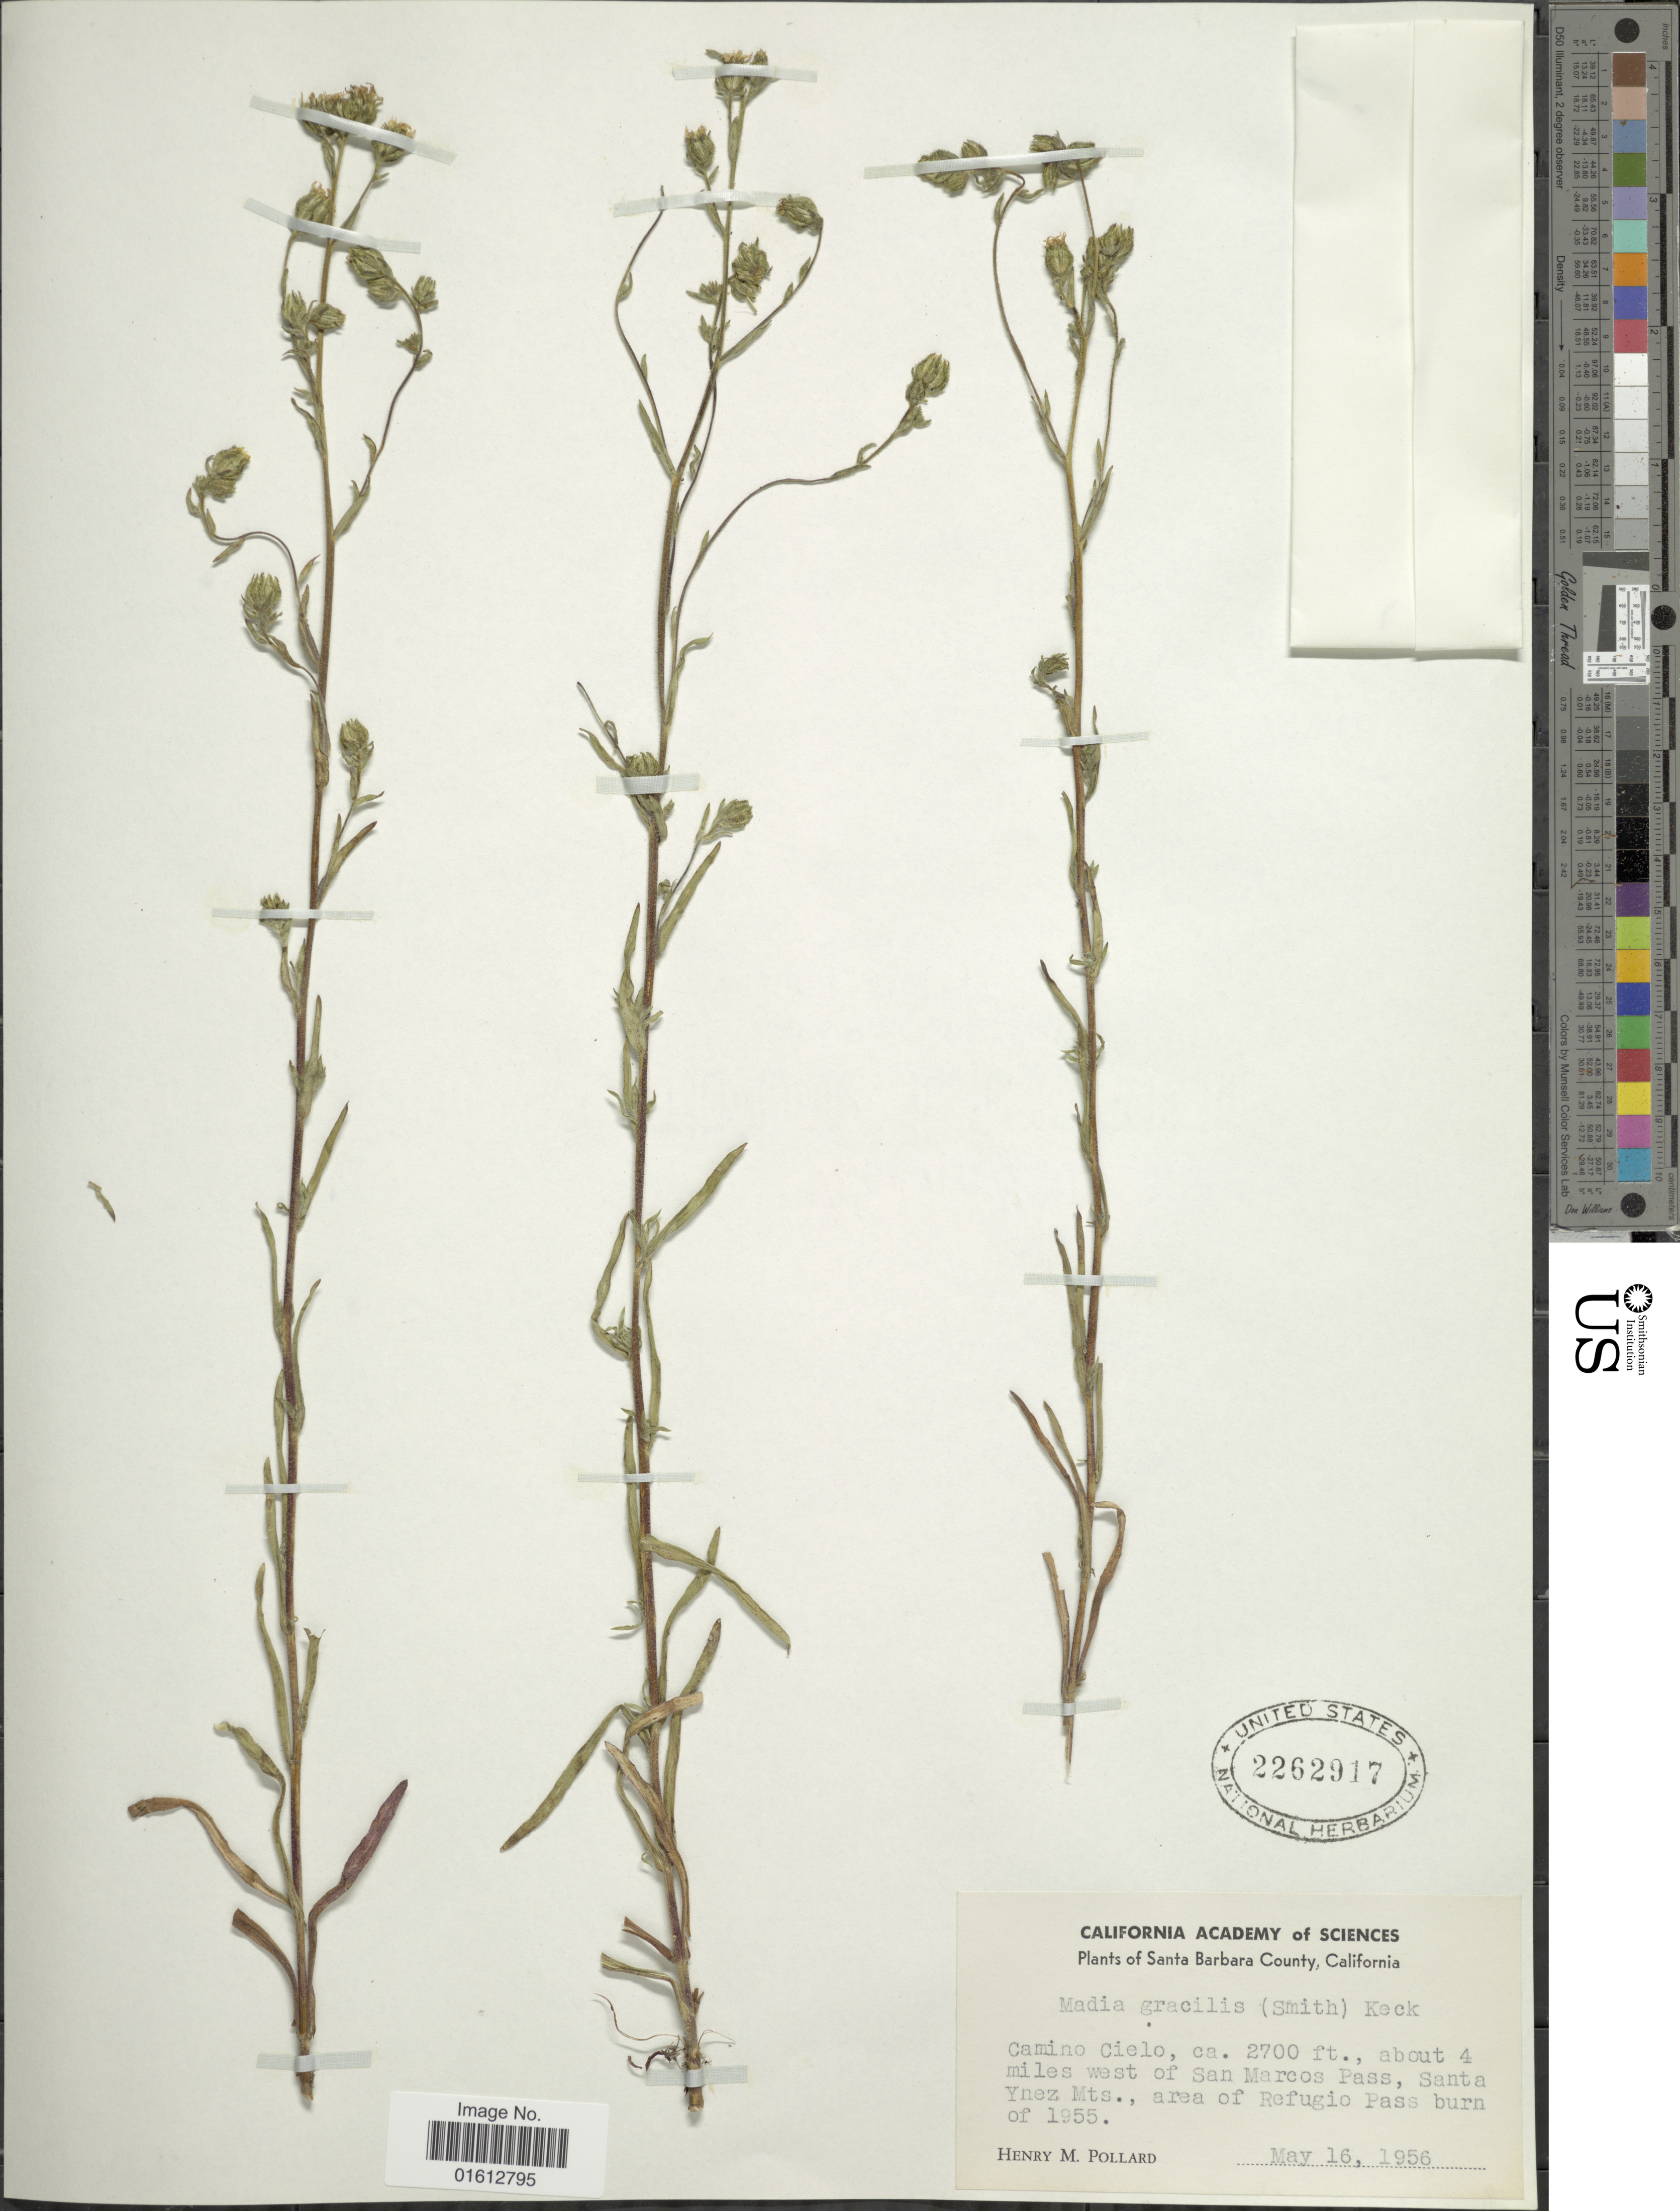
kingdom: Plantae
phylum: Tracheophyta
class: Magnoliopsida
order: Asterales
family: Asteraceae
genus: Madia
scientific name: Madia gracilis subsp. gracilis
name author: (Sm.) D.D. Keck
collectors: H. M. Pollard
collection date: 1956-05-16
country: United States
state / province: California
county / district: Santa Barbara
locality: Santa Barbara County, California, Camino Cielo, about 4 miles west of San Marcos Pass, Santa Ynez Mts., area of Refugio Pass burn of 1955.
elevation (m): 823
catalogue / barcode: US 2262917